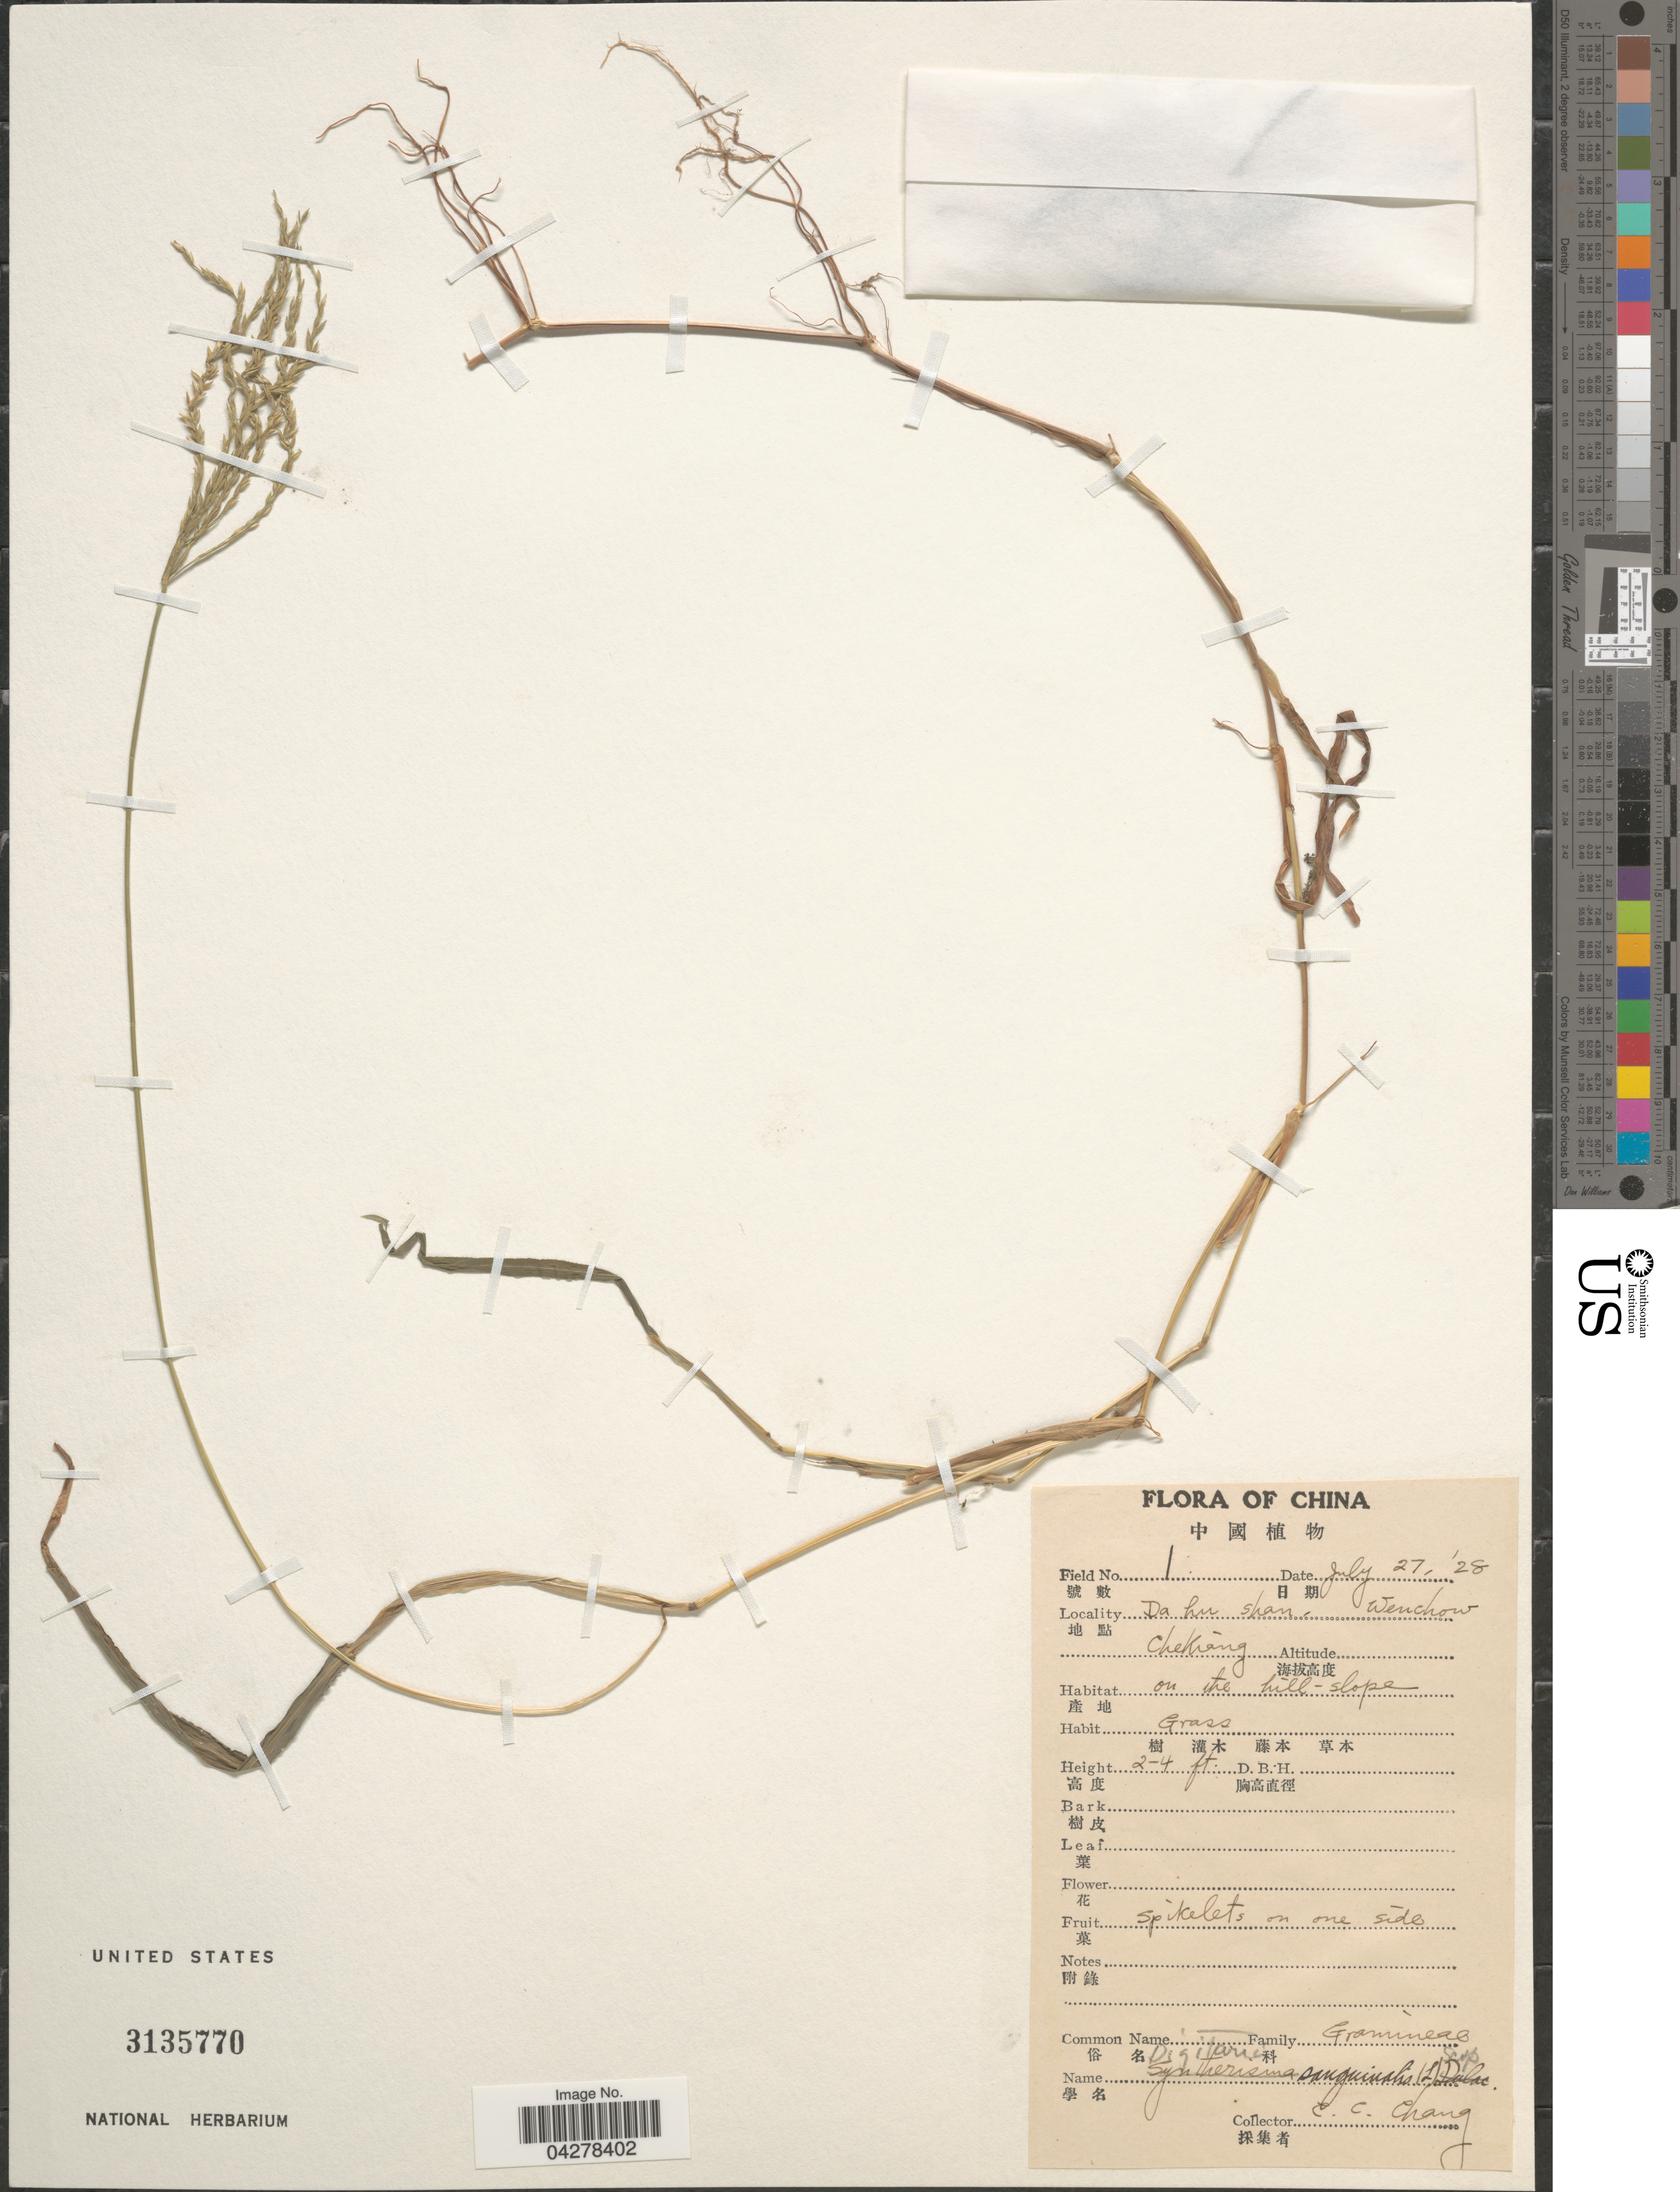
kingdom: Plantae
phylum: Tracheophyta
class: Liliopsida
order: Poales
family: Poaceae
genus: Digitaria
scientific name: Digitaria sanguinalis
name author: (L.) Scop.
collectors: C. C. Chang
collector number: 1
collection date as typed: Transcribed d/m/y: 27/7/28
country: China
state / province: Zhejiang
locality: Da hu shan. Wenchow Chekiang. On the hill-slope.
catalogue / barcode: US 3135770